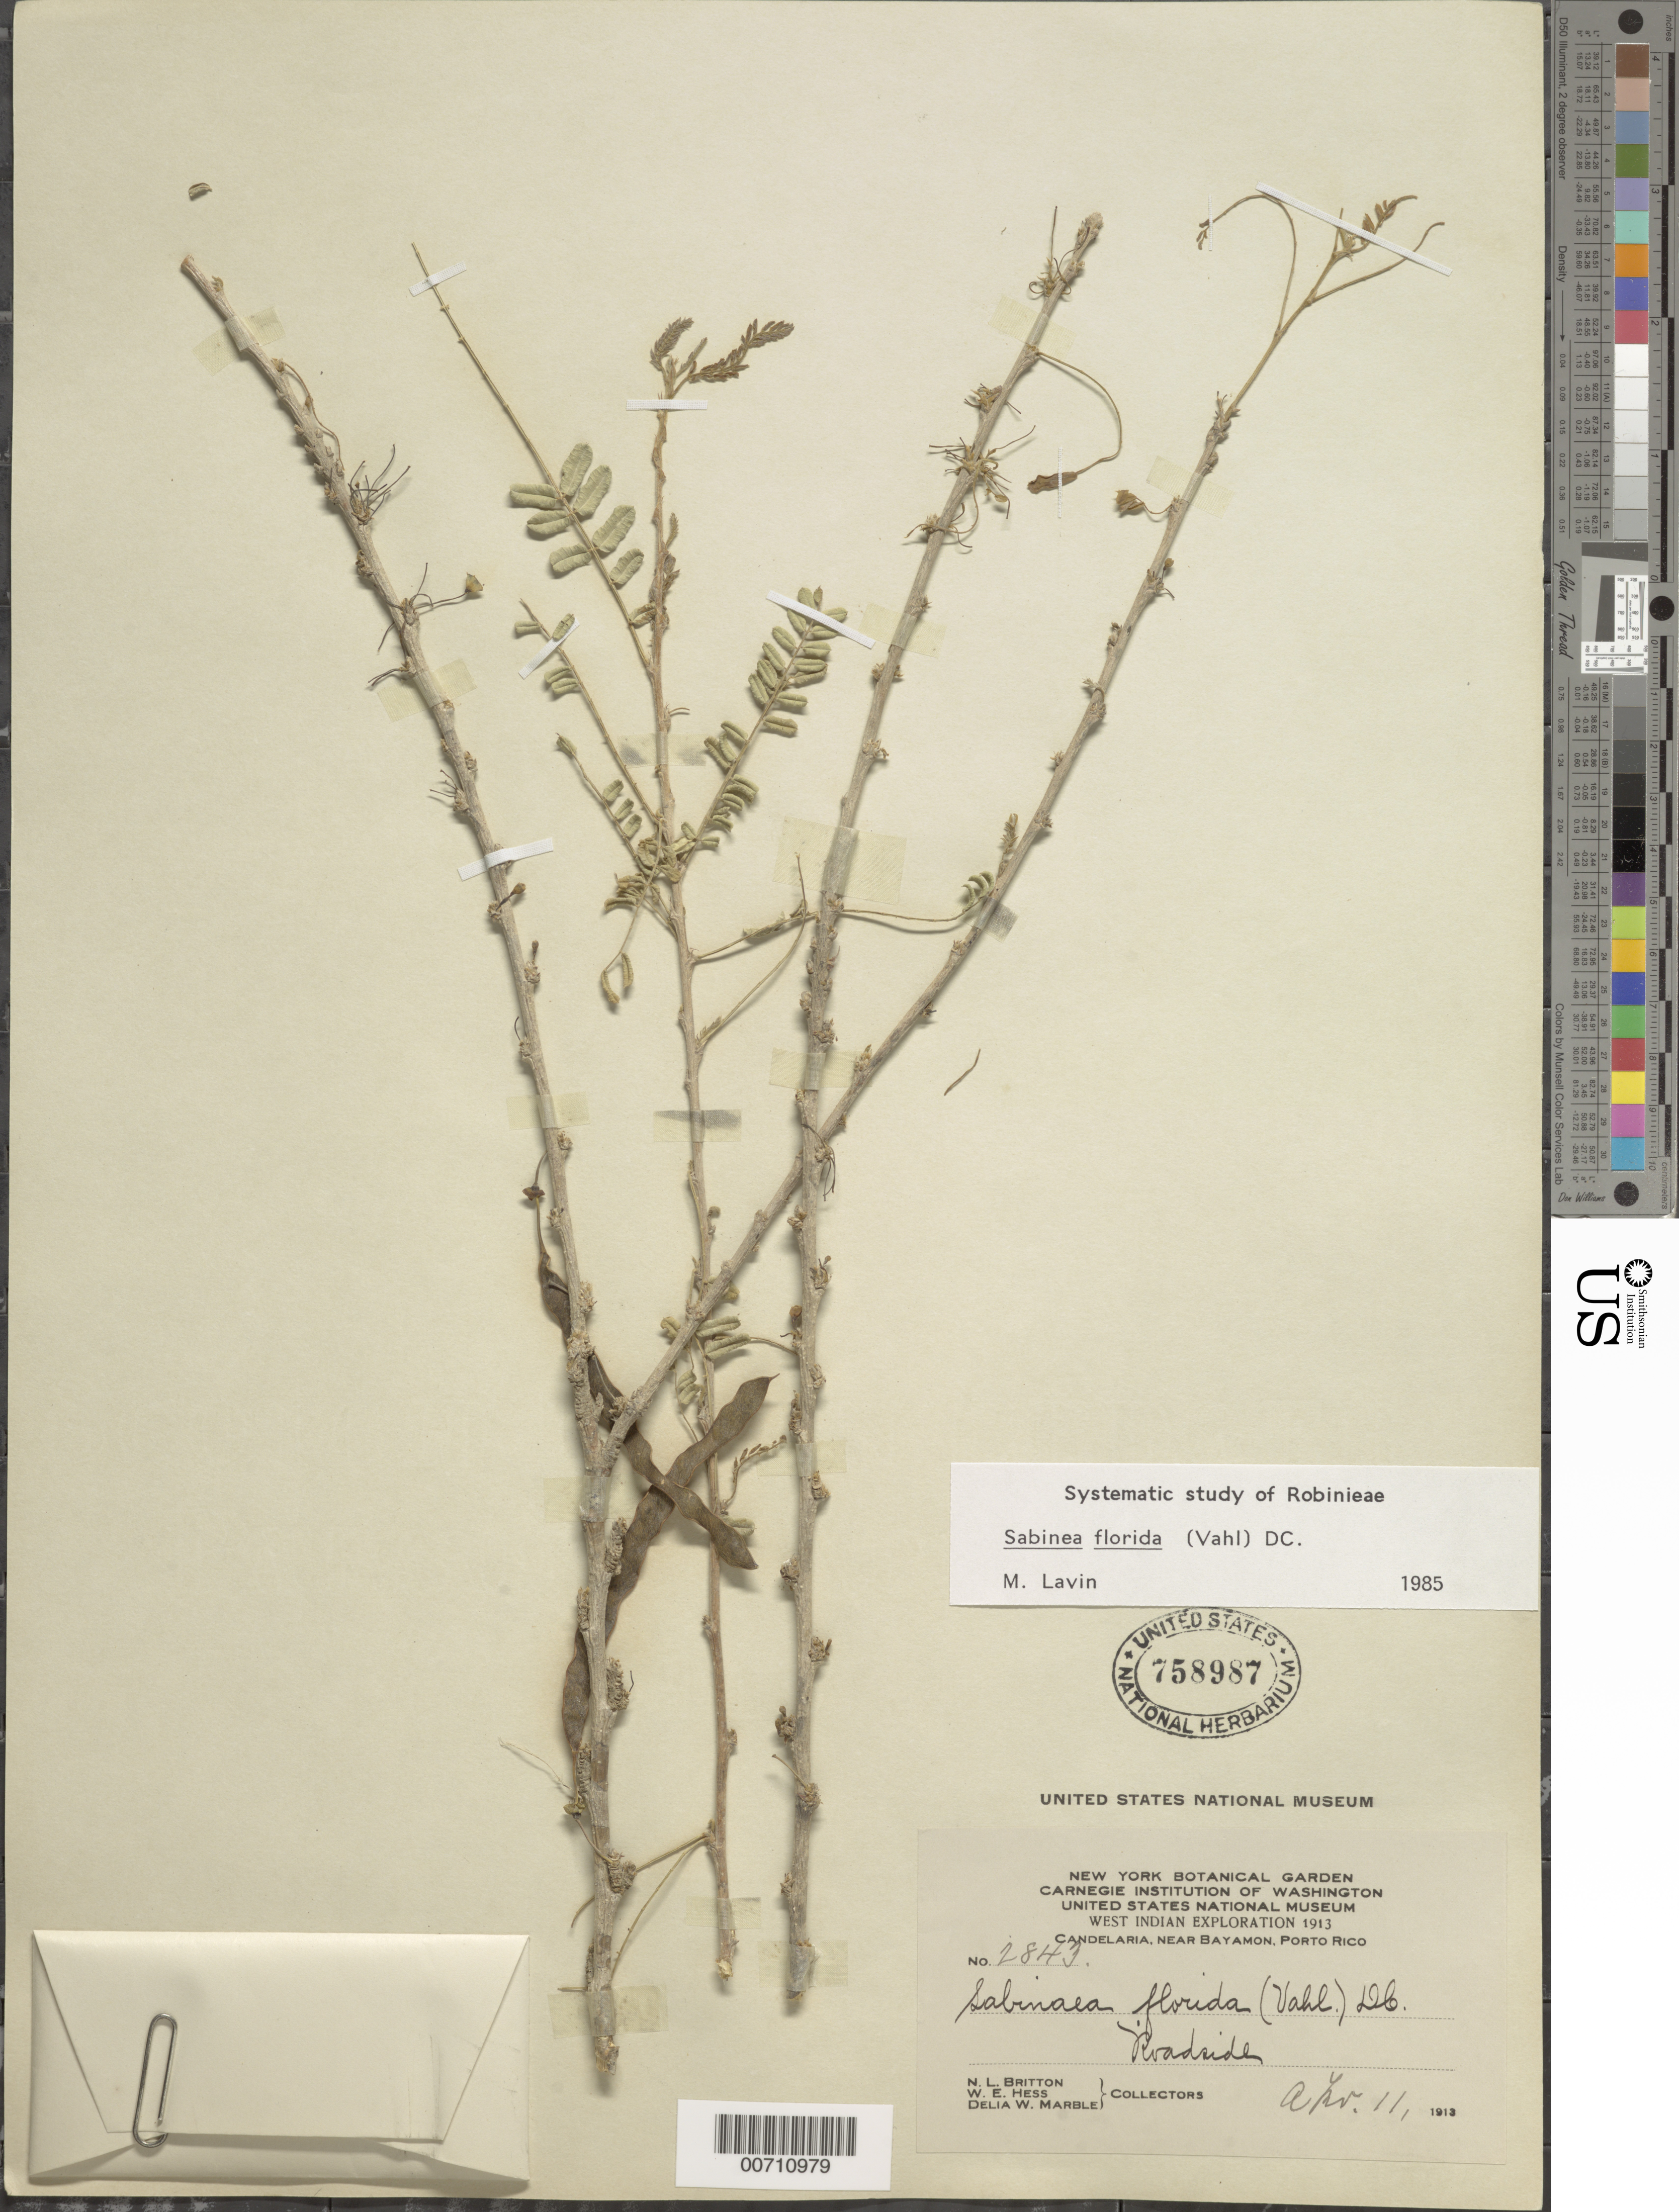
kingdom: Plantae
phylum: Tracheophyta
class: Magnoliopsida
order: Fabales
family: Fabaceae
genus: Poitea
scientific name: Poitea florida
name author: (Vahl) Lavin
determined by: Strong, Mark T., (BOT), Smithsonian Institution - National Museum of Natural History (UNITED STATES)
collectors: N. Britton, W. Hess & D. W. Marble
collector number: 2843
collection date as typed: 11 Apr 1913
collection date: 1913-04-11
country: Puerto Rico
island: Greater Antilles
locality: Bayamon, Candelaria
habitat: Roadside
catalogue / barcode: US 758987